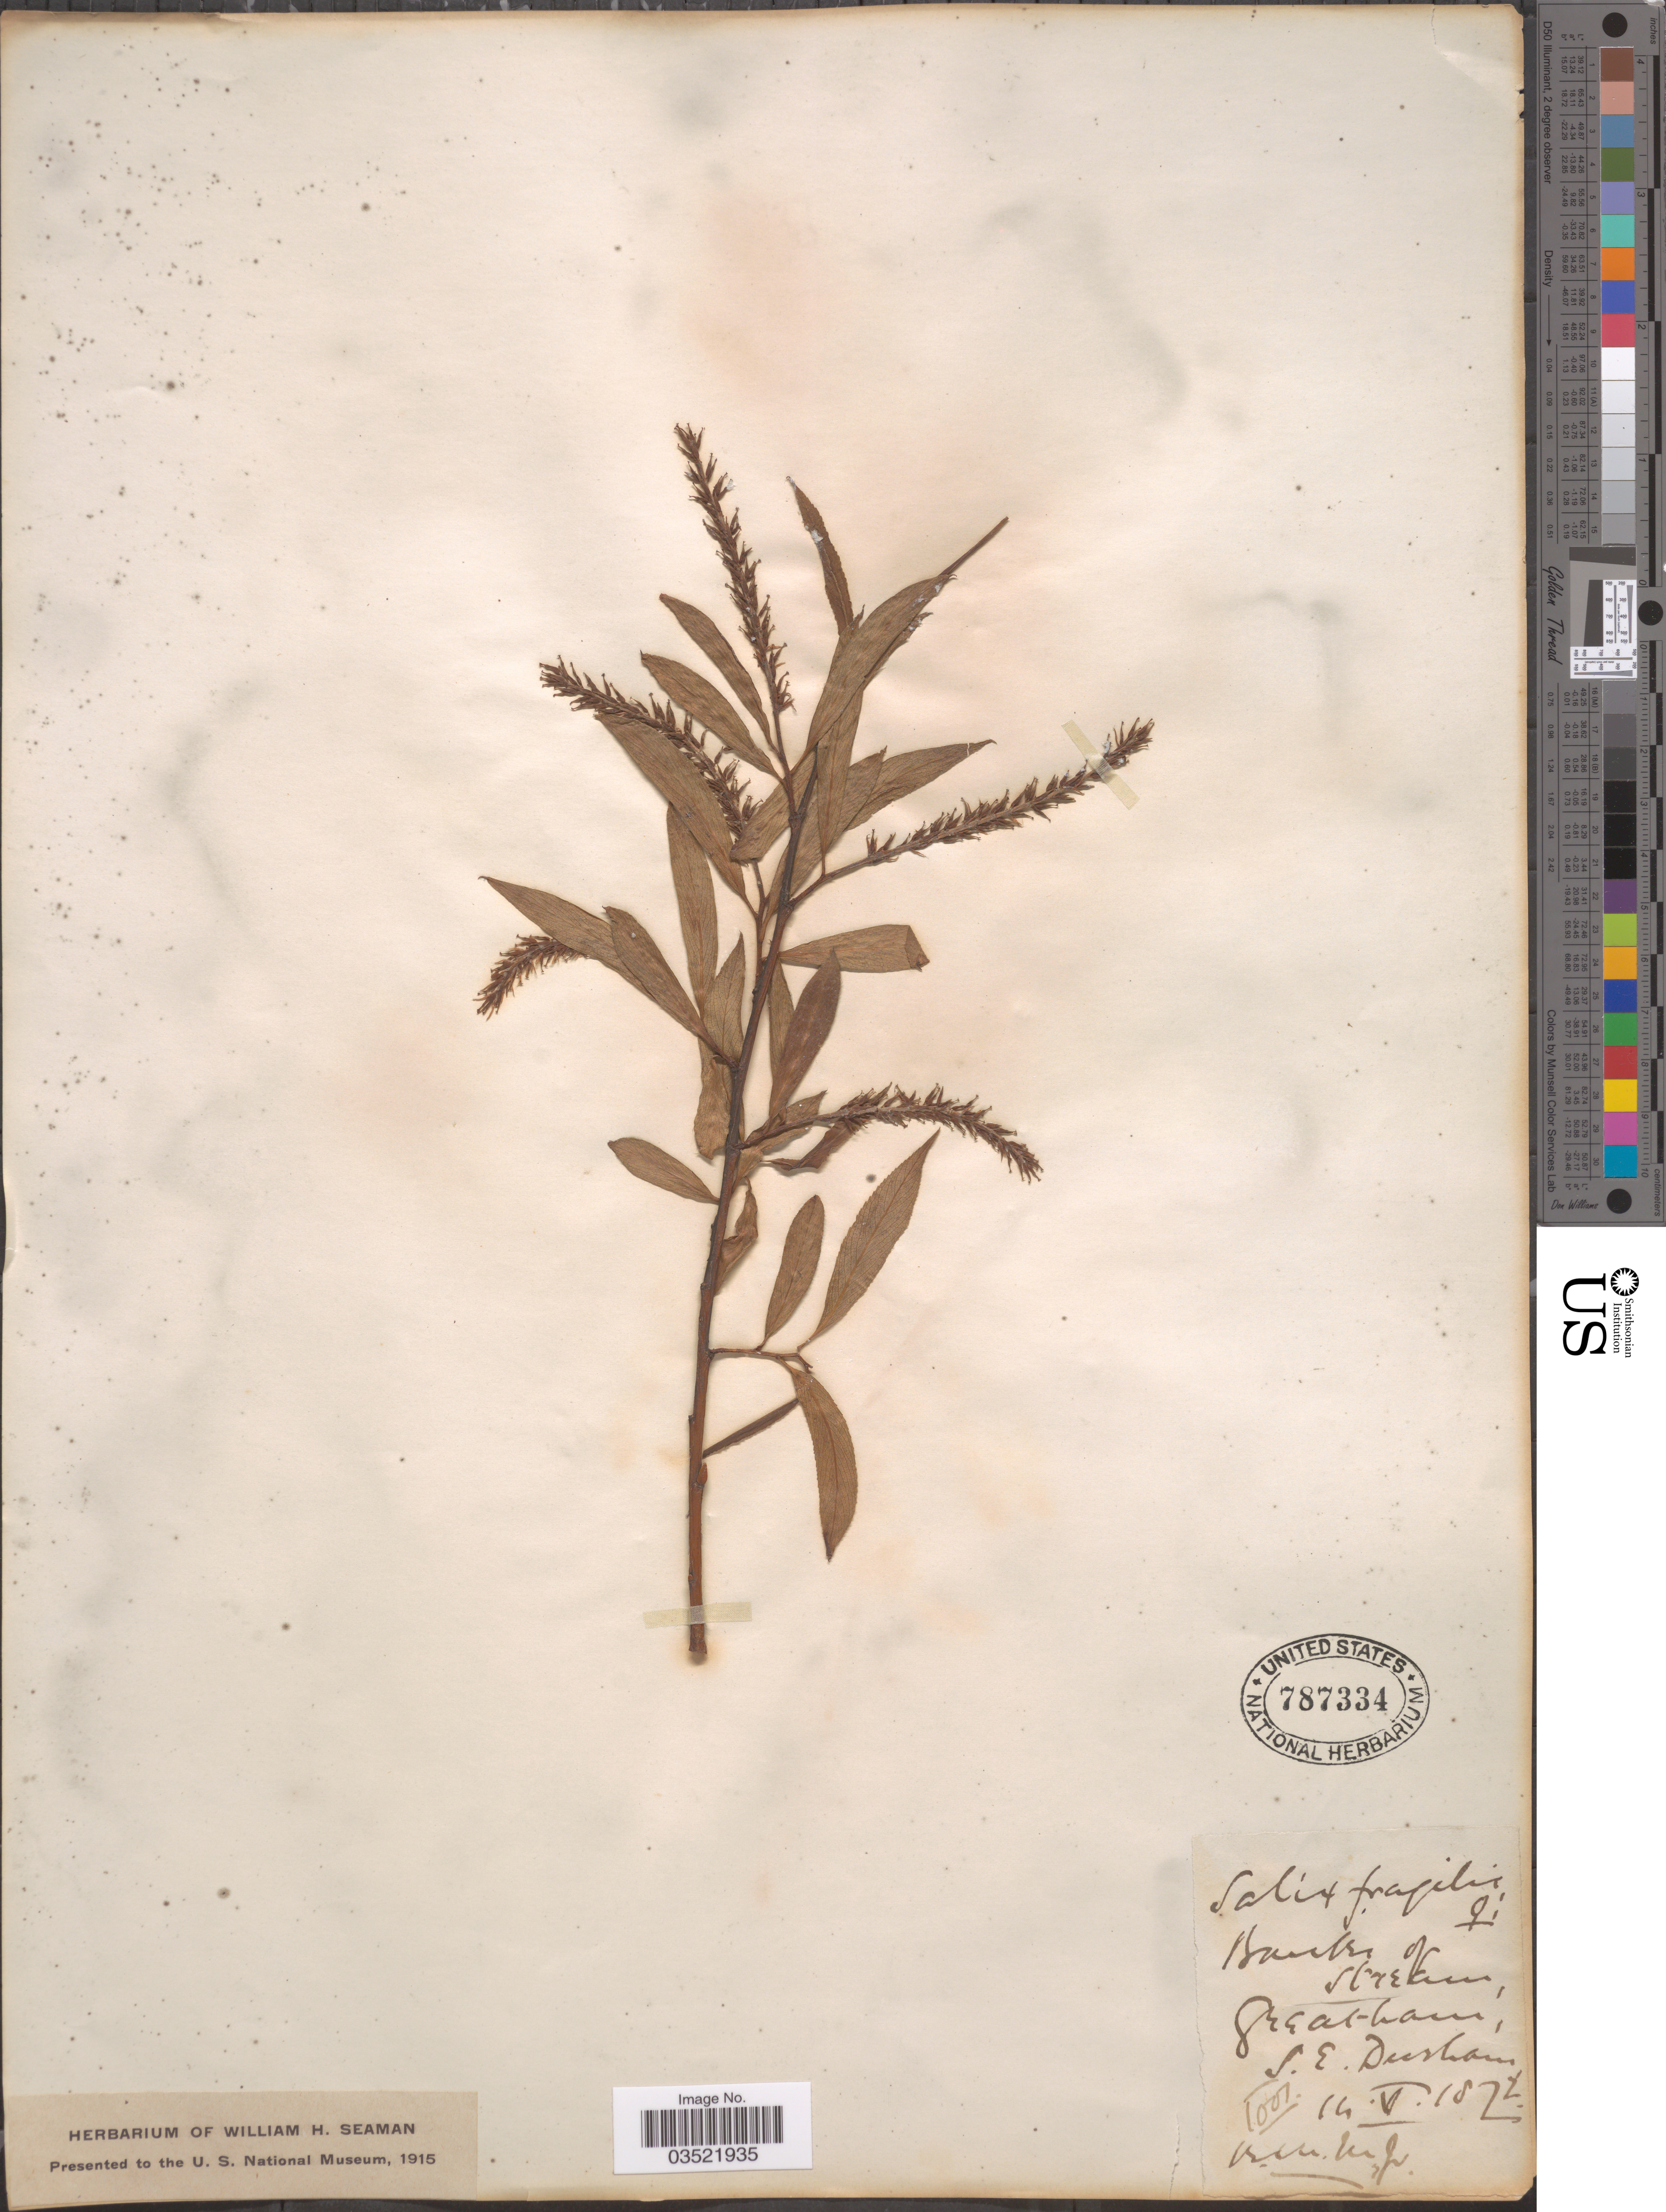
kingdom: Plantae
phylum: Tracheophyta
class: Magnoliopsida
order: Malpighiales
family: Salicaceae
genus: Salix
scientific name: Salix fragilis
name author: L.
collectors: B.M.M. Jr.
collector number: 1001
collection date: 1872-05-14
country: United Kingdom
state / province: England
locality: Banks of Stream, Greatham, S.E. Durham.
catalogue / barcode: US 787334